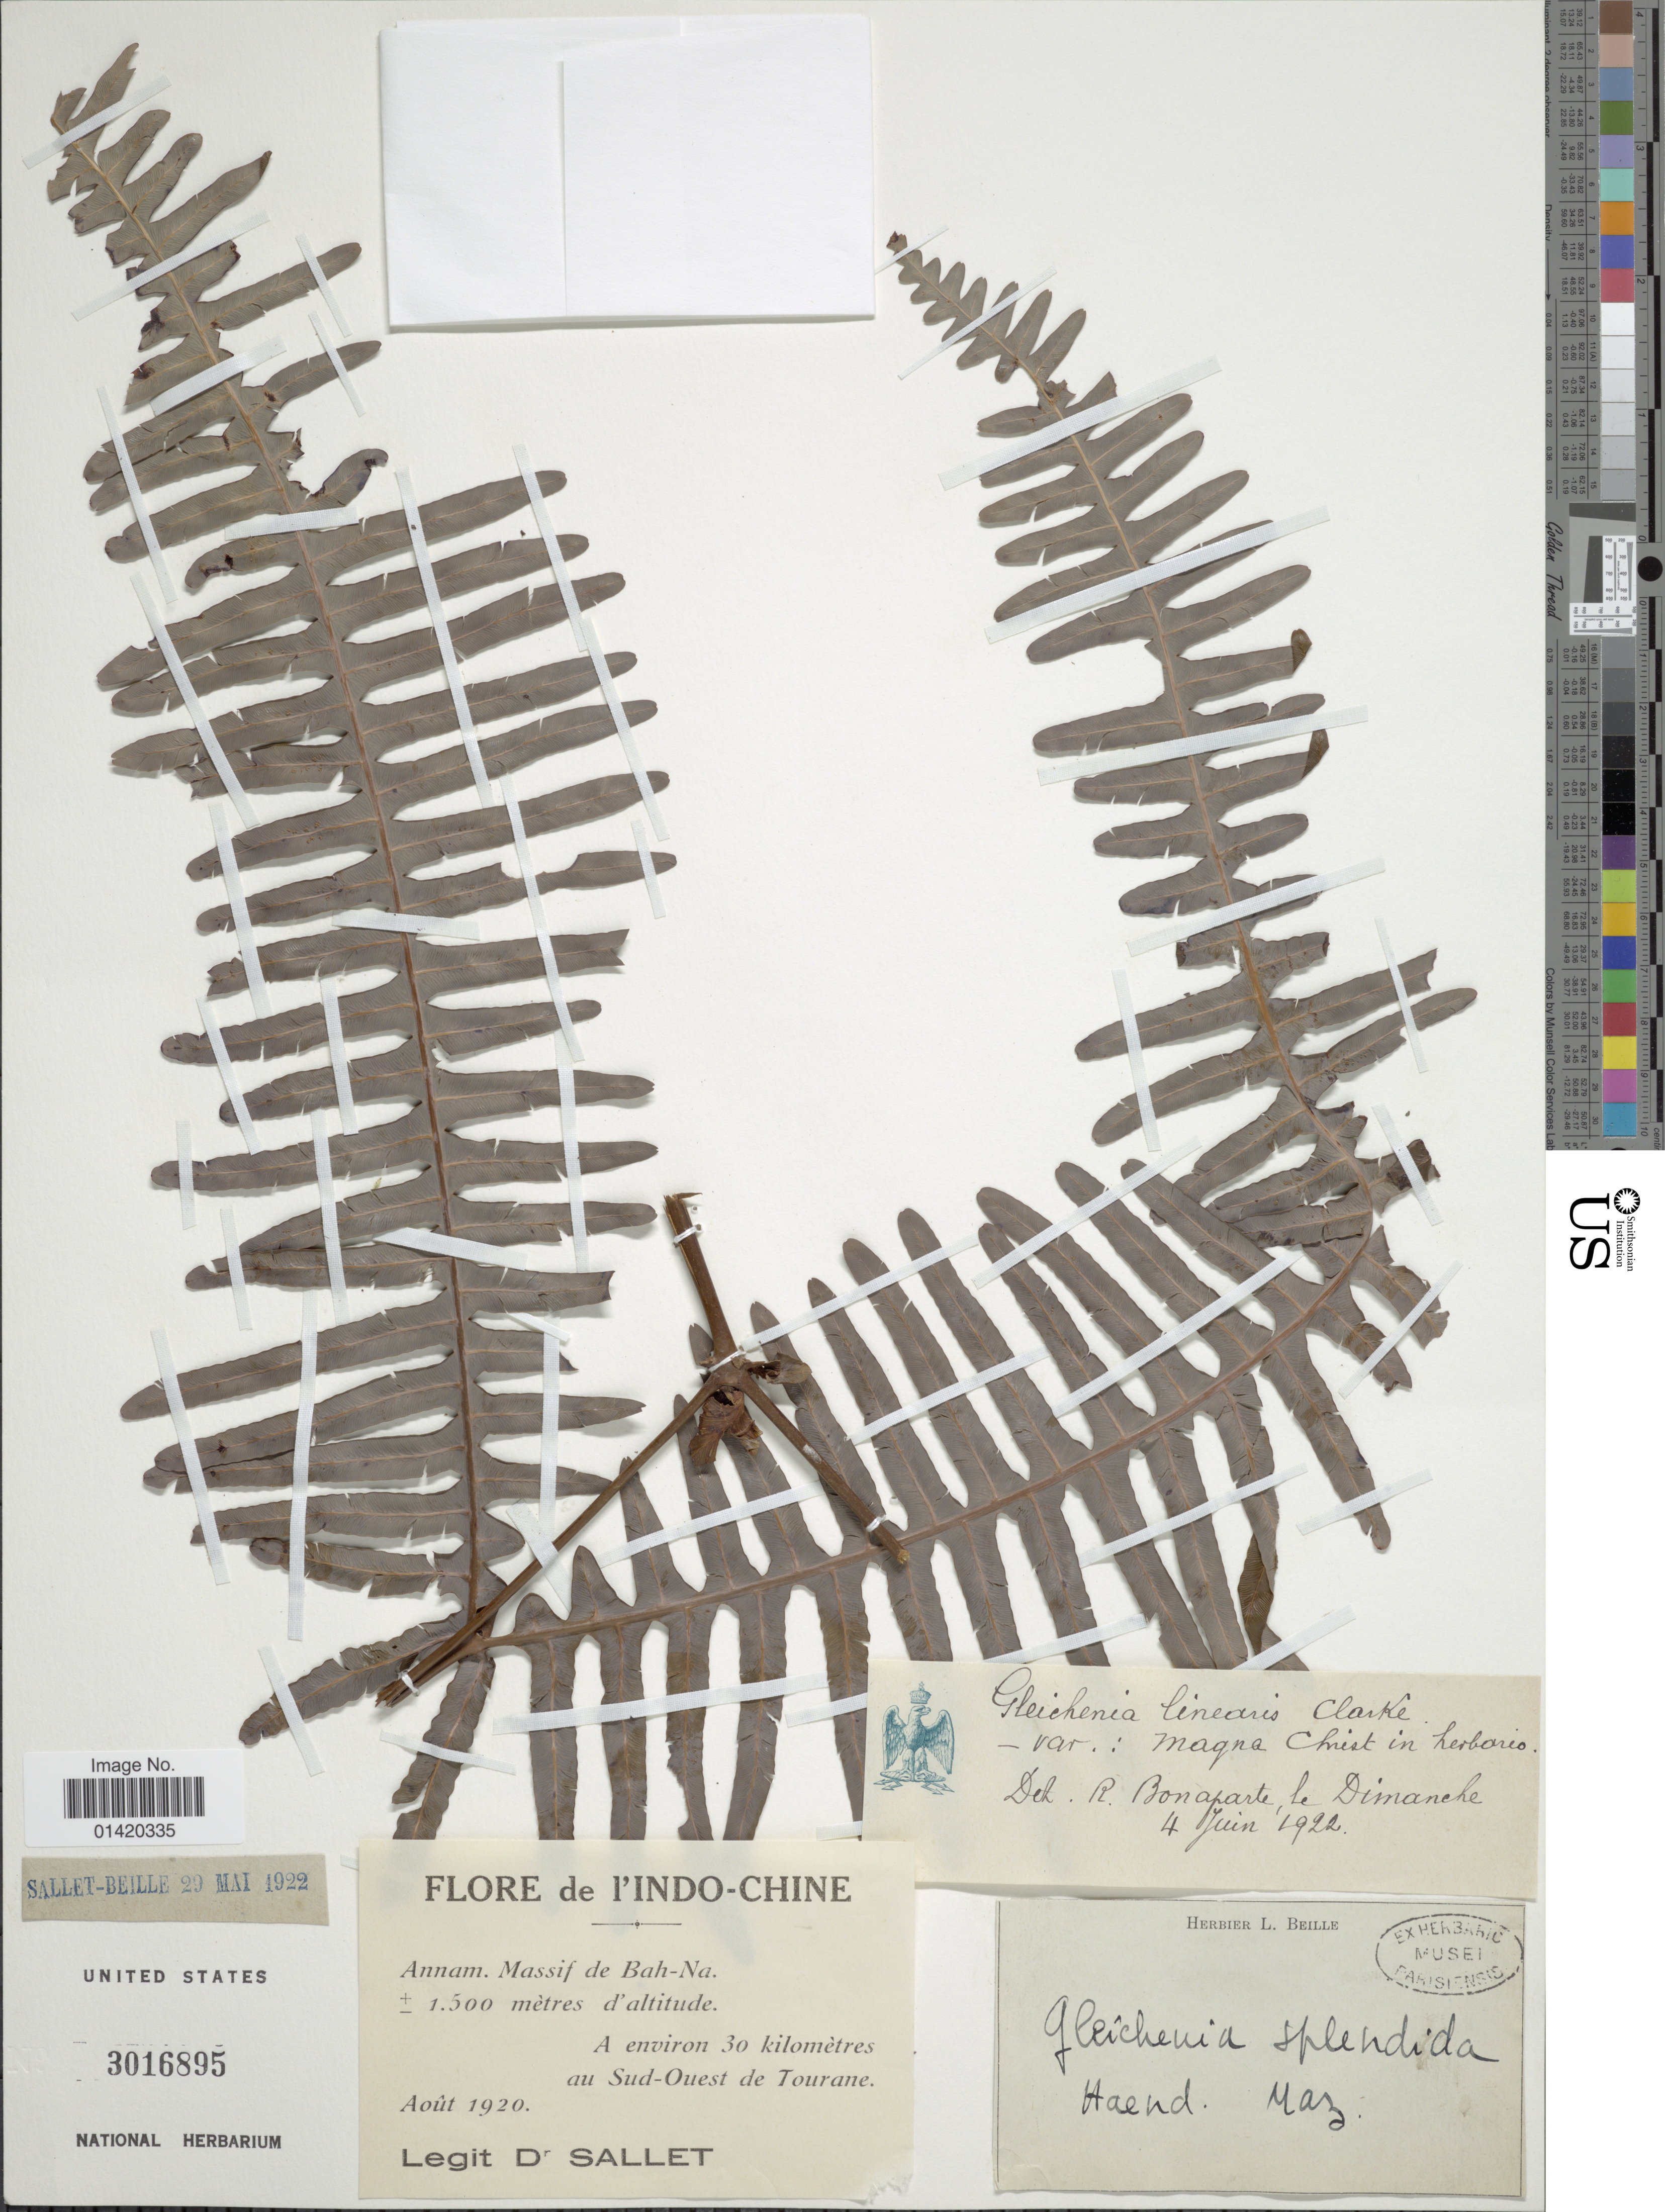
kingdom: Plantae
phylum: Tracheophyta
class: Polypodiopsida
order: Gleicheniales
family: Gleicheniaceae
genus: Dicranopteris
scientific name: Dicranopteris linearis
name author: (Burm. f.) Underw.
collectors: -. Sallet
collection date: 1920-08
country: Vietnam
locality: L'Indo-Chine, Annam. Massif de Bah-Na, A environ 30 kilometres au Sud-Ouest de Tourane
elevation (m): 1500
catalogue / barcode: US 3016895